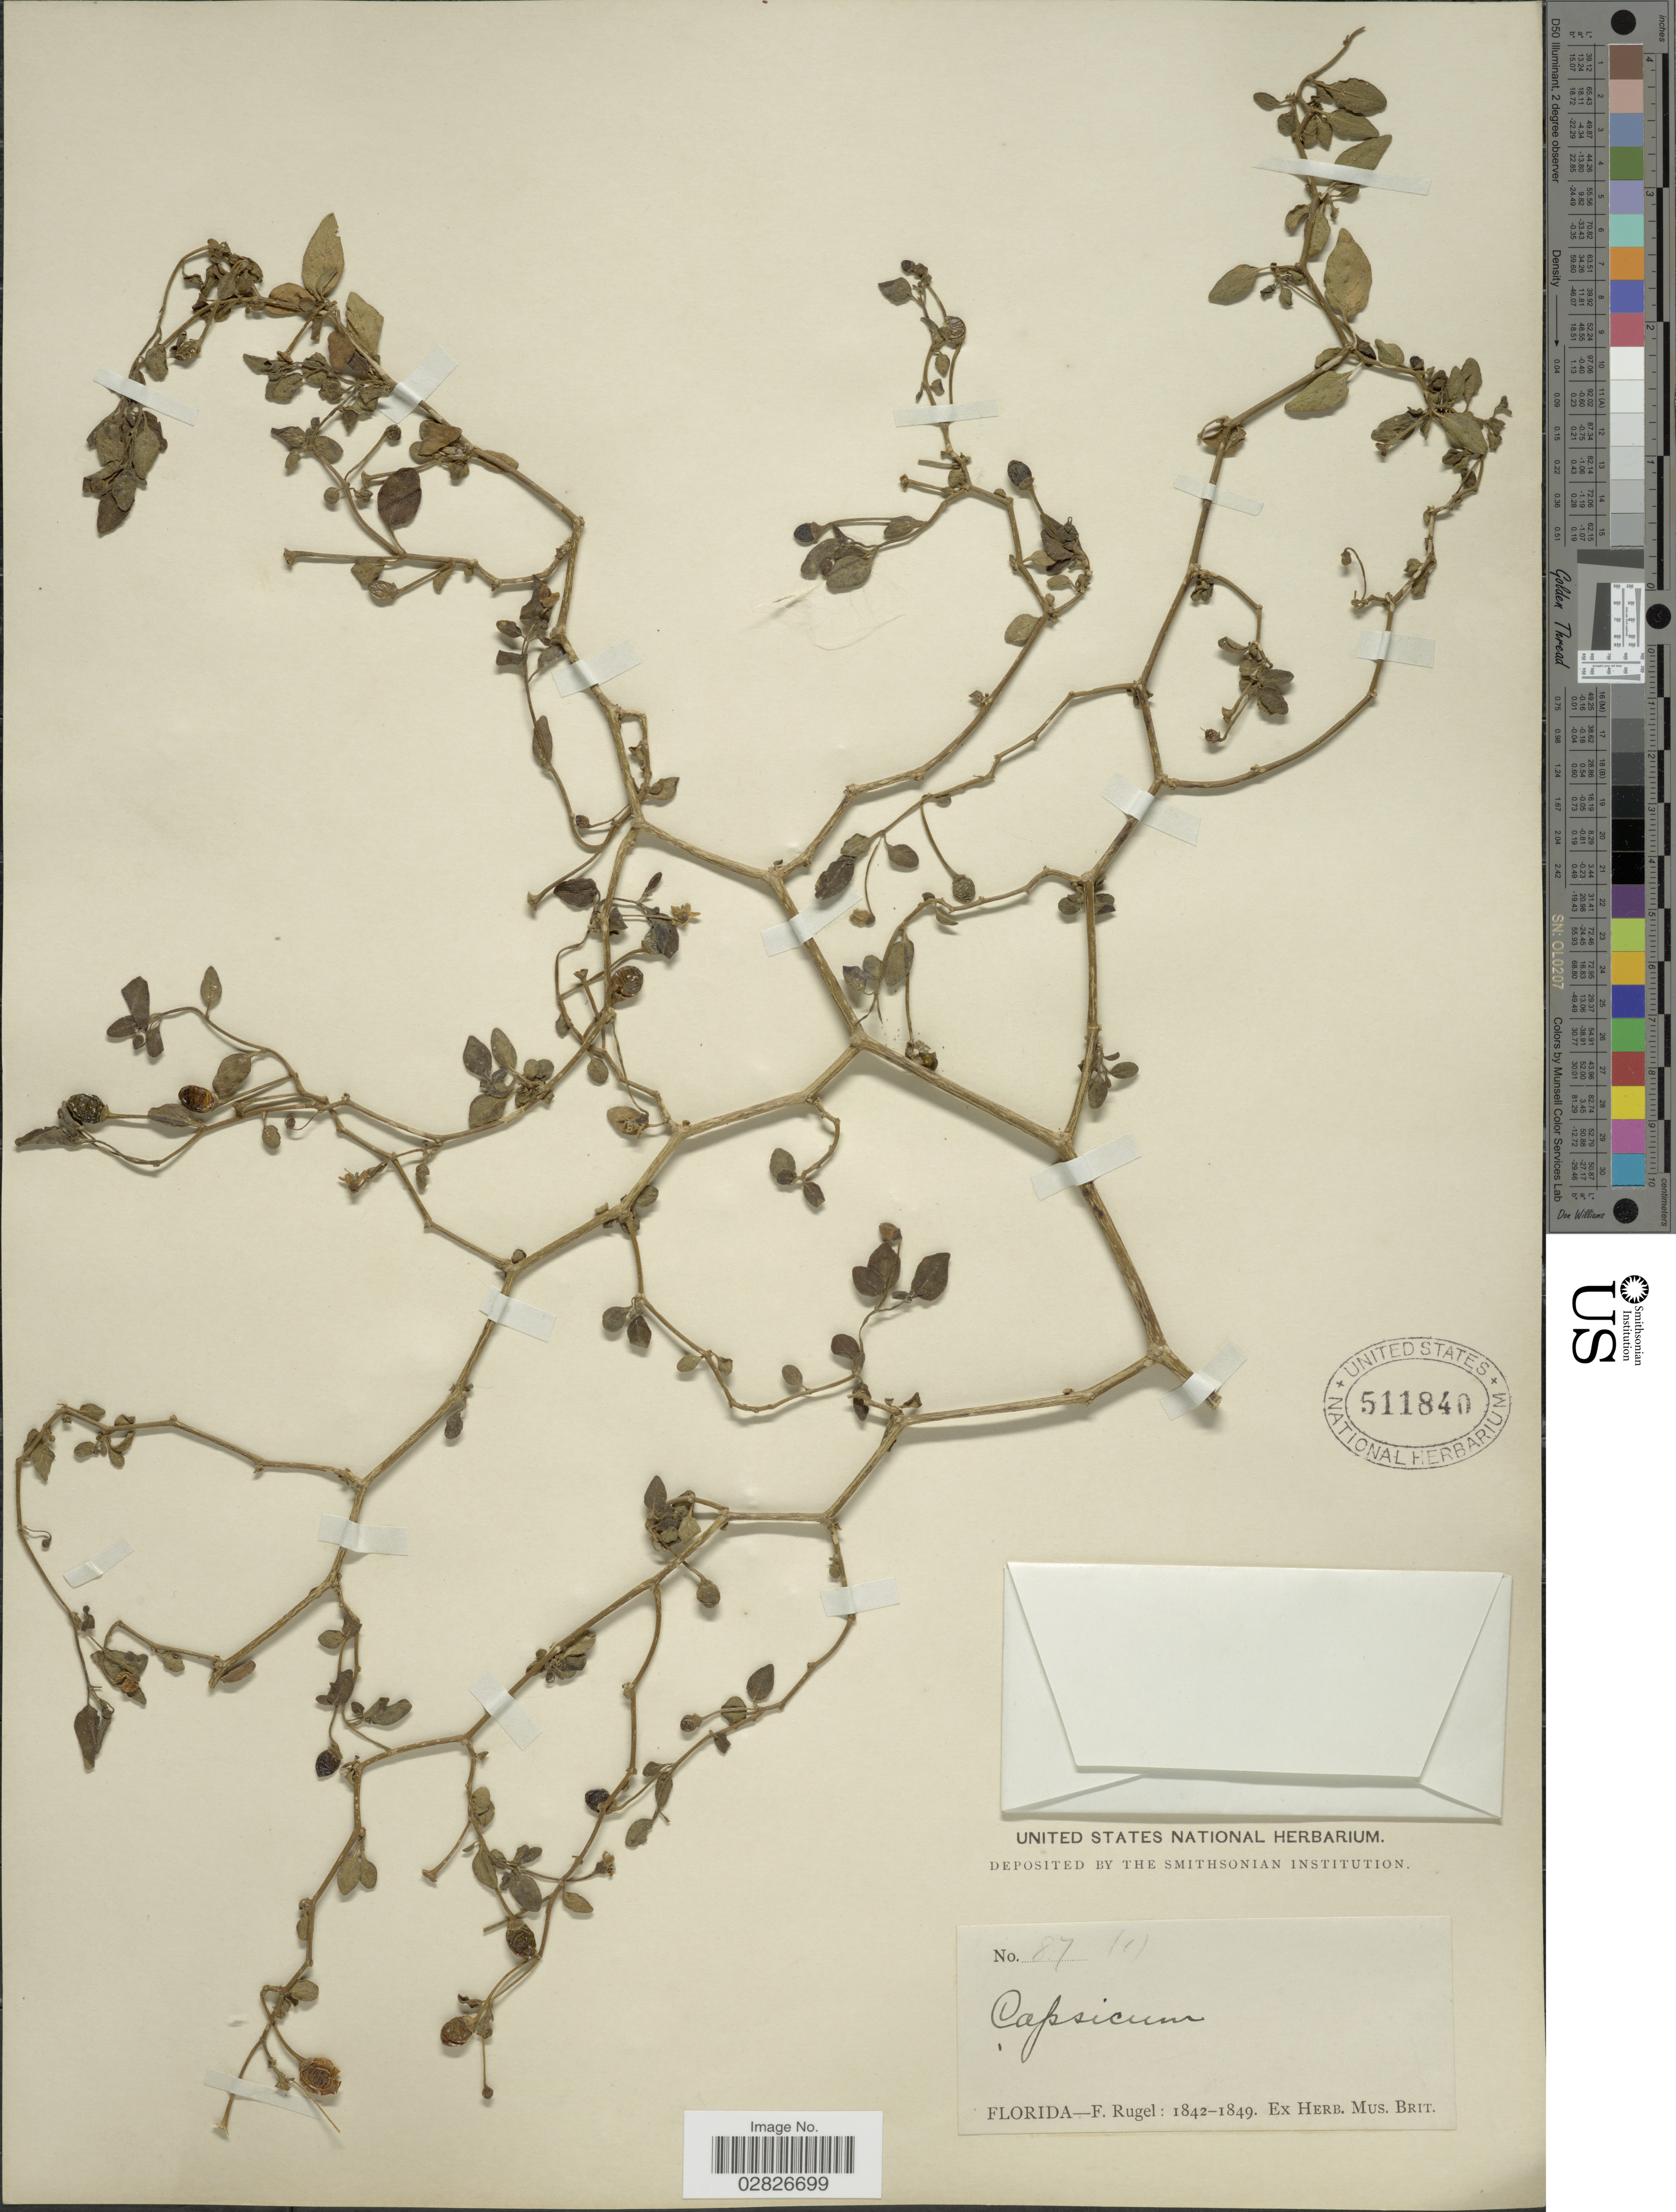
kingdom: Plantae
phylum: Tracheophyta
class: Magnoliopsida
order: Solanales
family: Solanaceae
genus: Capsicum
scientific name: Capsicum baccatum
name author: L.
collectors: F. Rugel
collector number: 87(1)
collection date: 1842/1849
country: United States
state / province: Florida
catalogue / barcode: US 511840